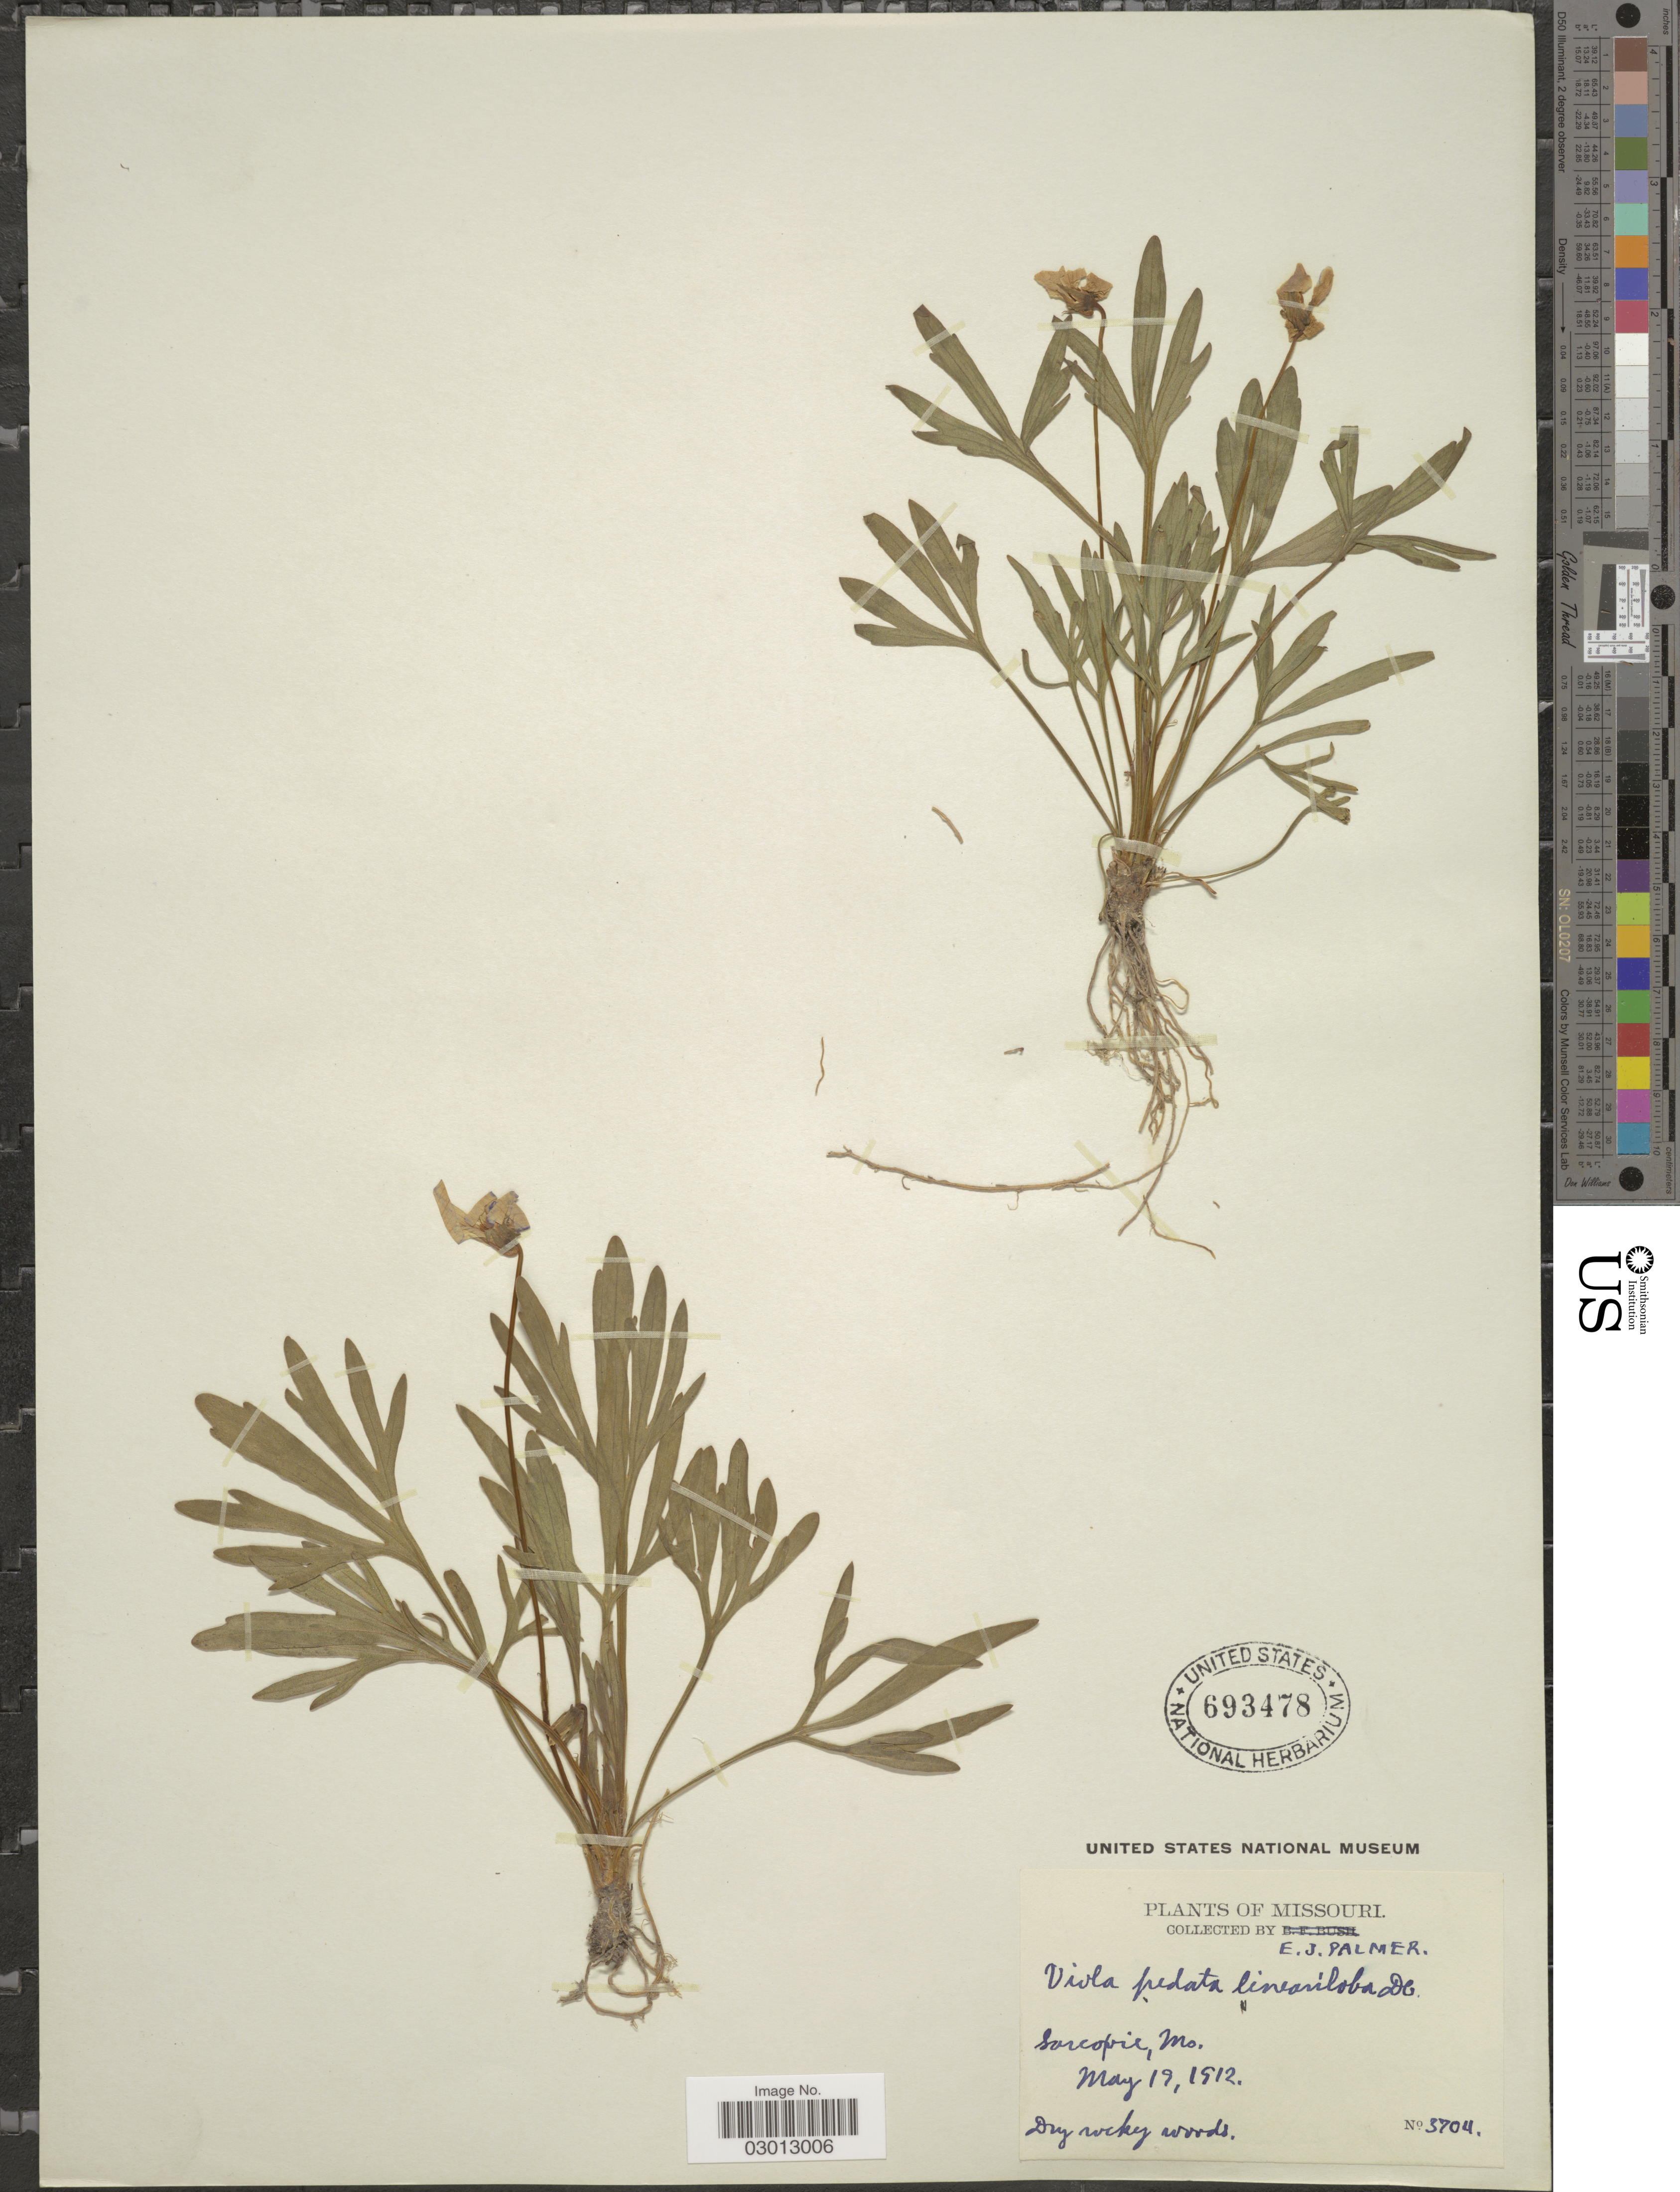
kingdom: Plantae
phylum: Tracheophyta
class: Magnoliopsida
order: Malpighiales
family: Violaceae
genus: Viola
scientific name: Viola pedata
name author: L.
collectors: E. J. Palmer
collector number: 3704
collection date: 1912-05-19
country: United States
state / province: Missouri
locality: Sarcoxie, Mo.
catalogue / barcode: US 693478